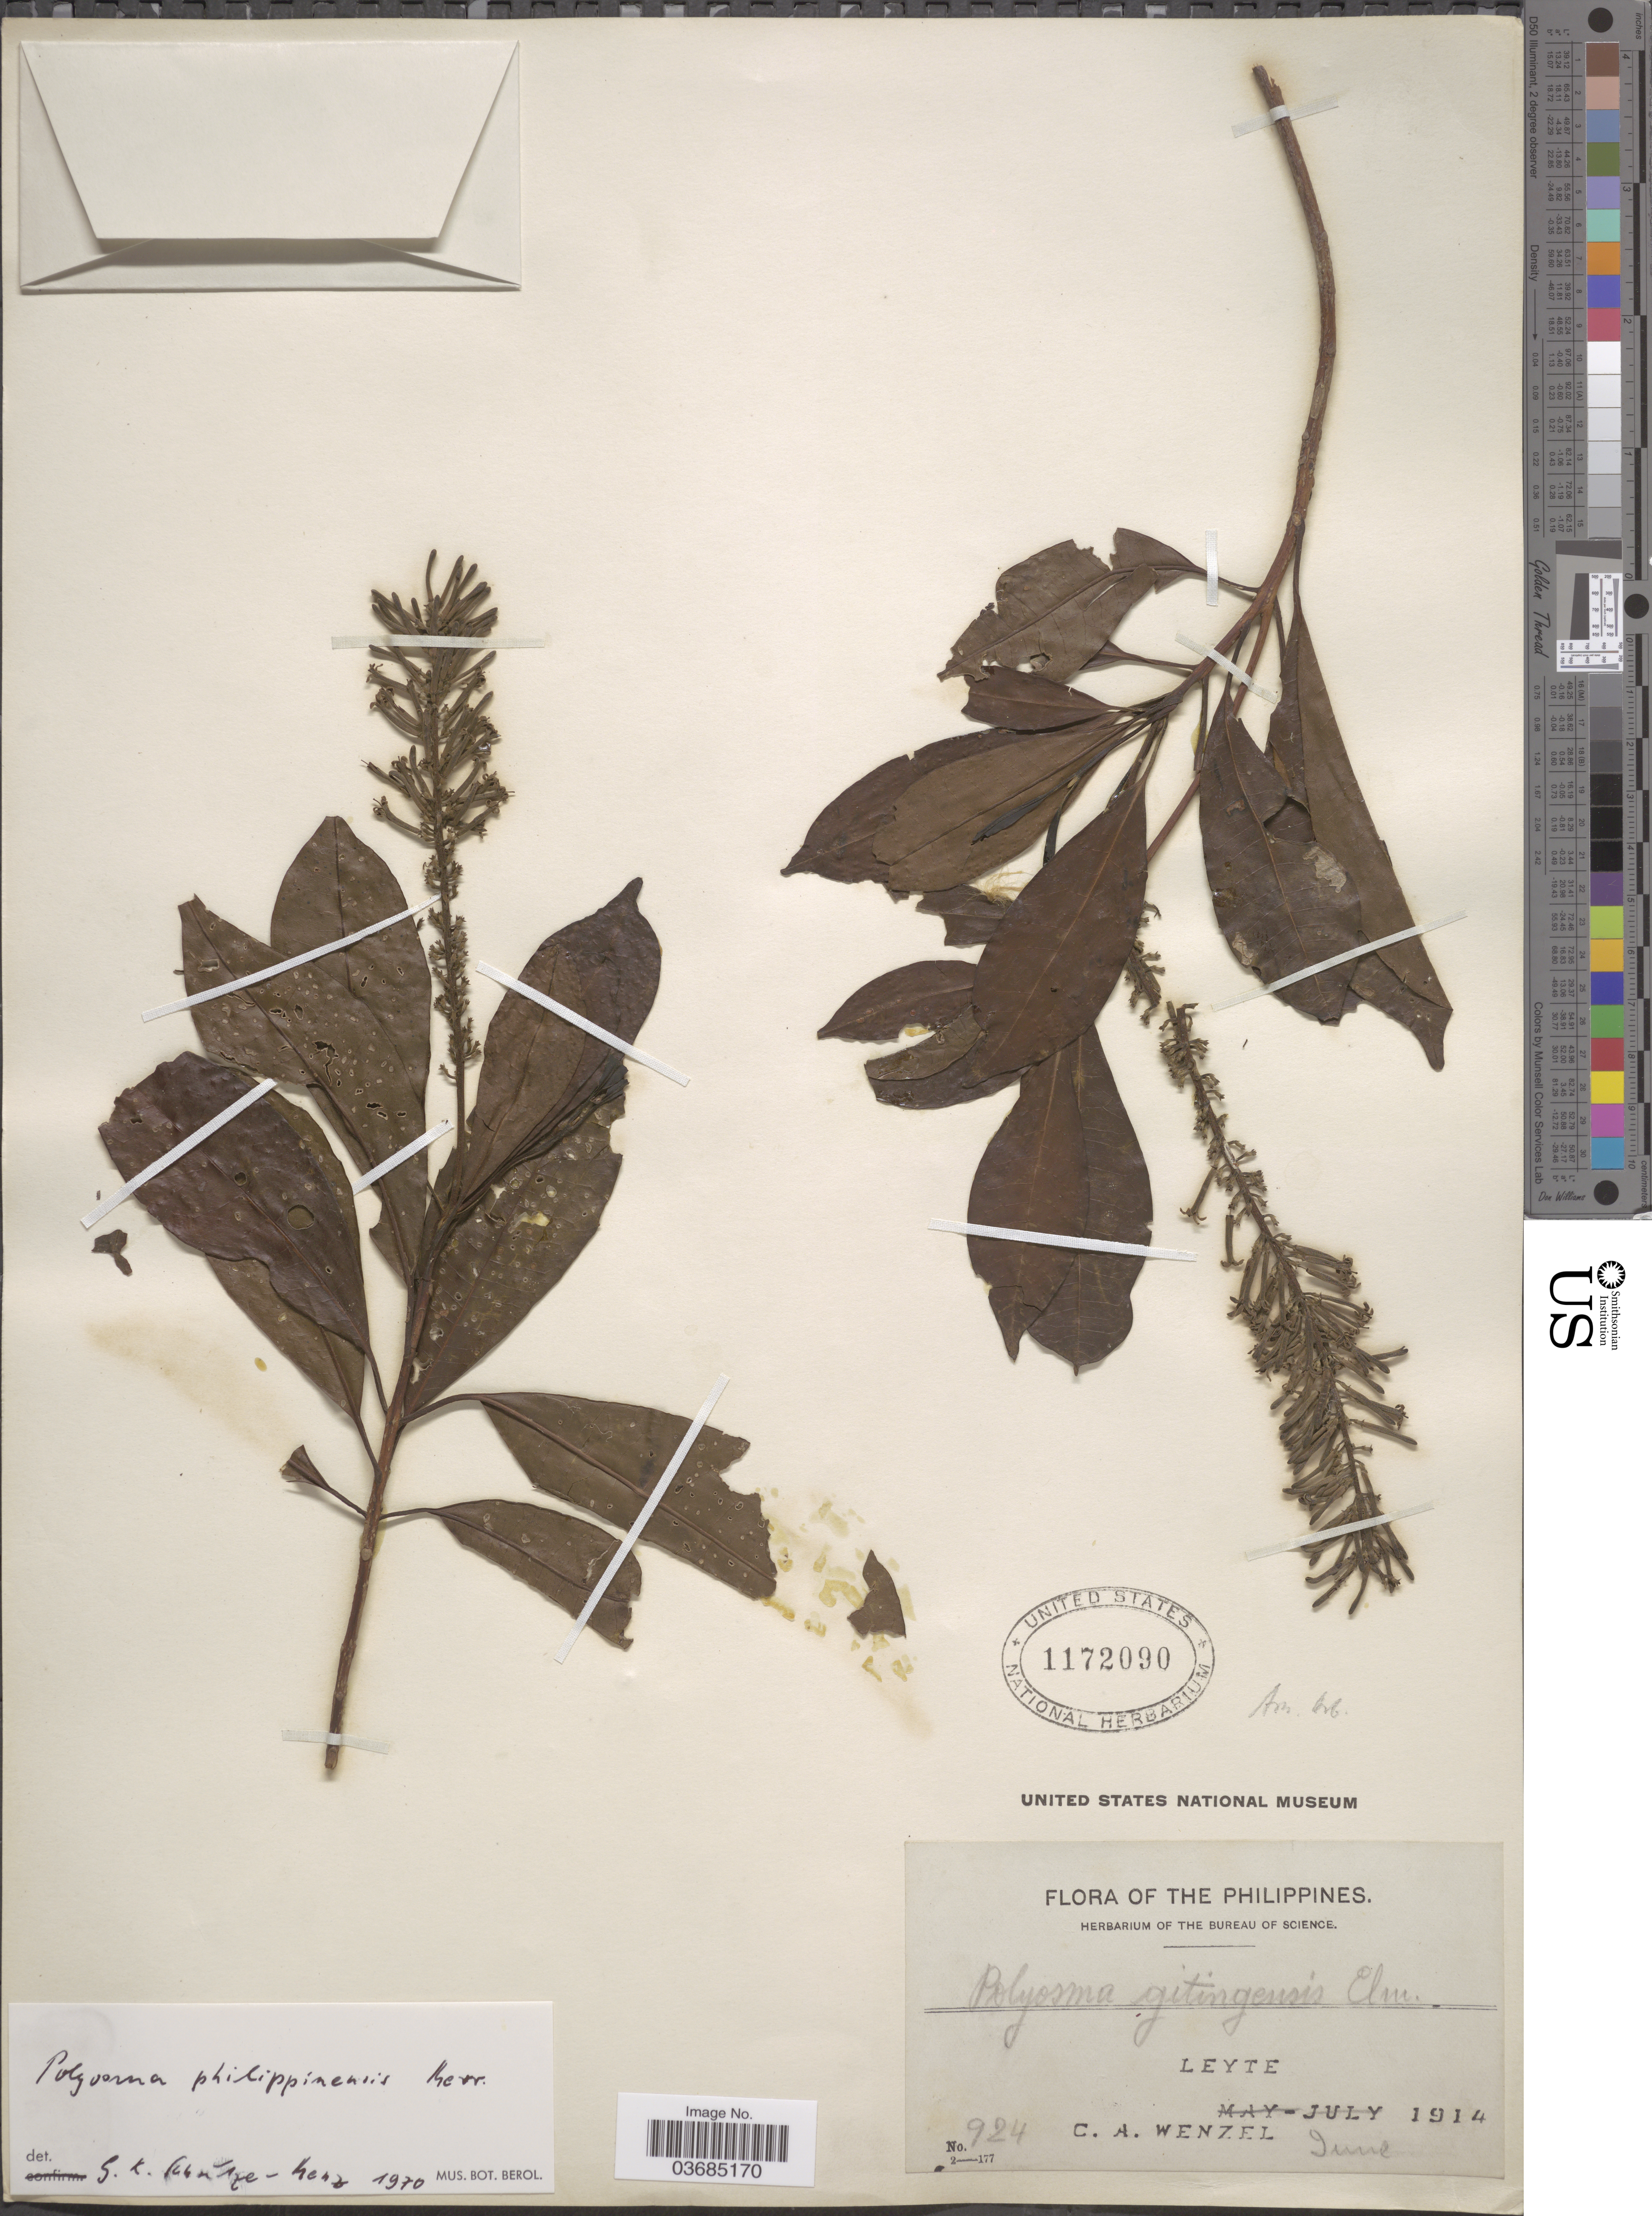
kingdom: Plantae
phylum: Tracheophyta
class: Magnoliopsida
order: Escalloniales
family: Escalloniaceae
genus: Polyosma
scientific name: Polyosma philippinensis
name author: Merr.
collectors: C. Wenzel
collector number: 924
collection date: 1914-06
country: Philippines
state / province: Eastern Visayas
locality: Leyte.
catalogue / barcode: US 1172090